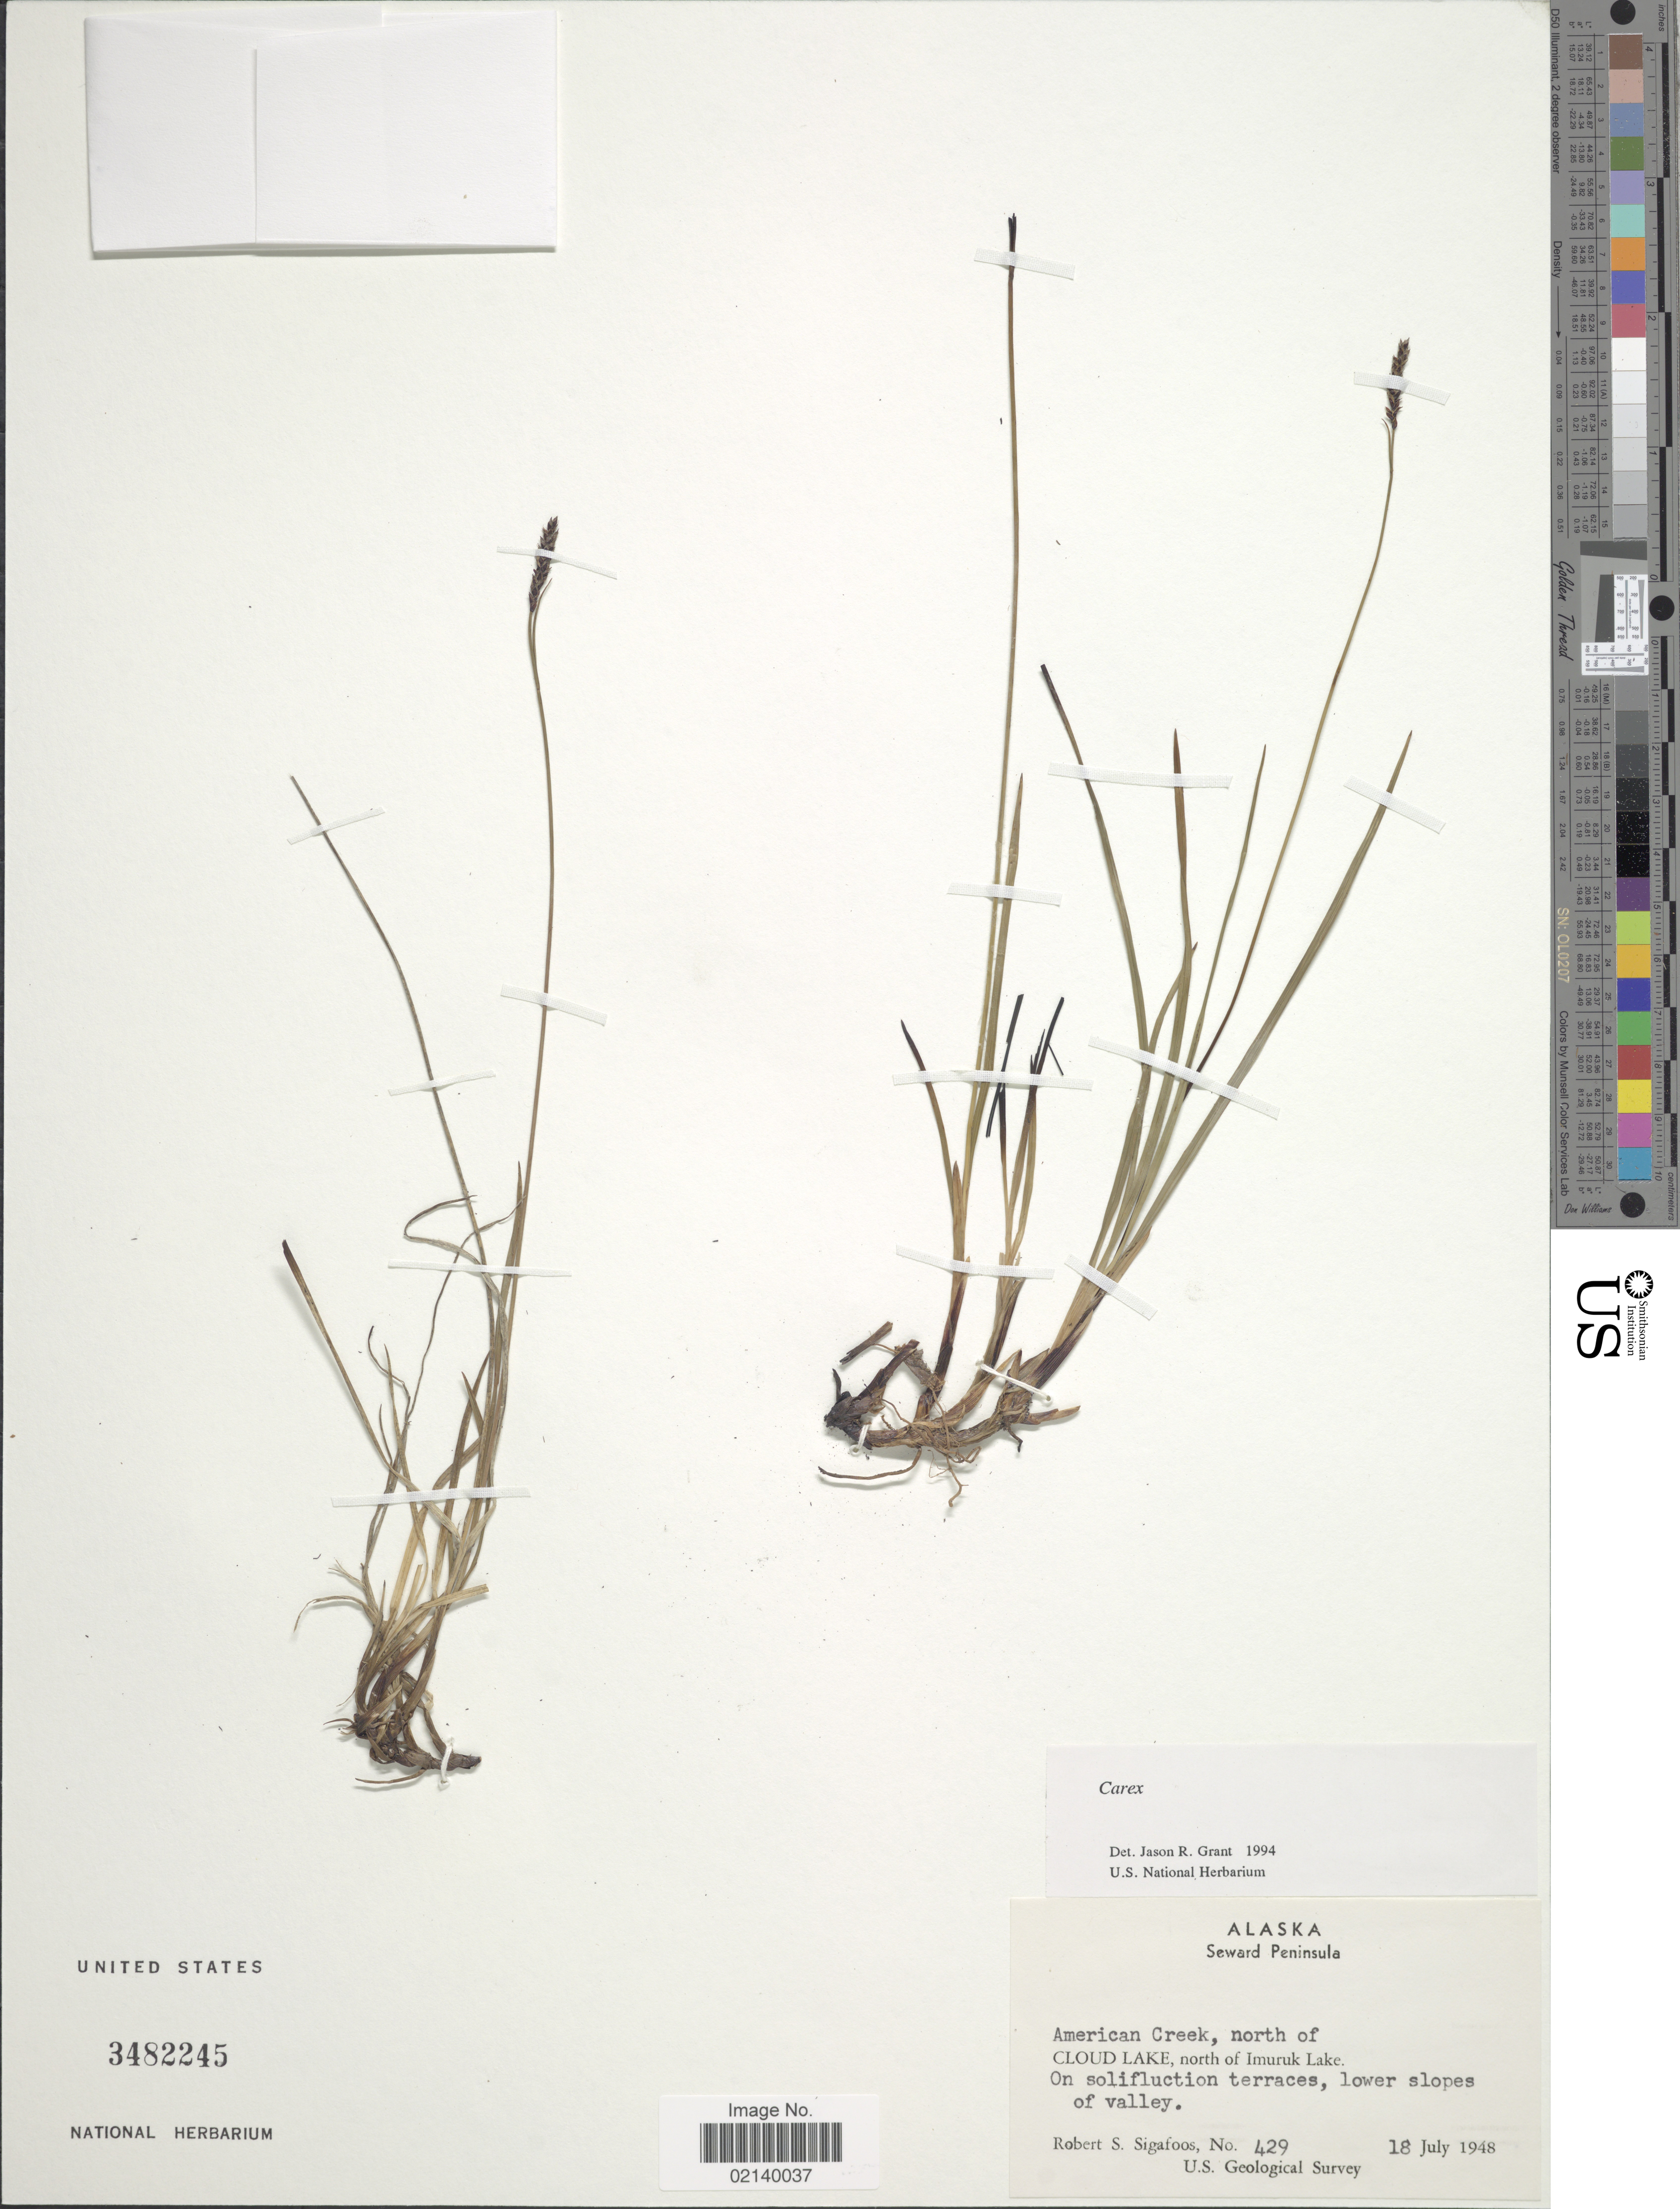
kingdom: Plantae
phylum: Tracheophyta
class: Liliopsida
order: Poales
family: Cyperaceae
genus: Carex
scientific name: Carex sp.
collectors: R. Sigafoos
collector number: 429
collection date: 1948-07-18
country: United States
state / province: Alaska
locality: Seward Peninsula, American Creek, north of Cloud Lake, north of Imuruk Lake, lower slopes of valley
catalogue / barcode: US 3482245